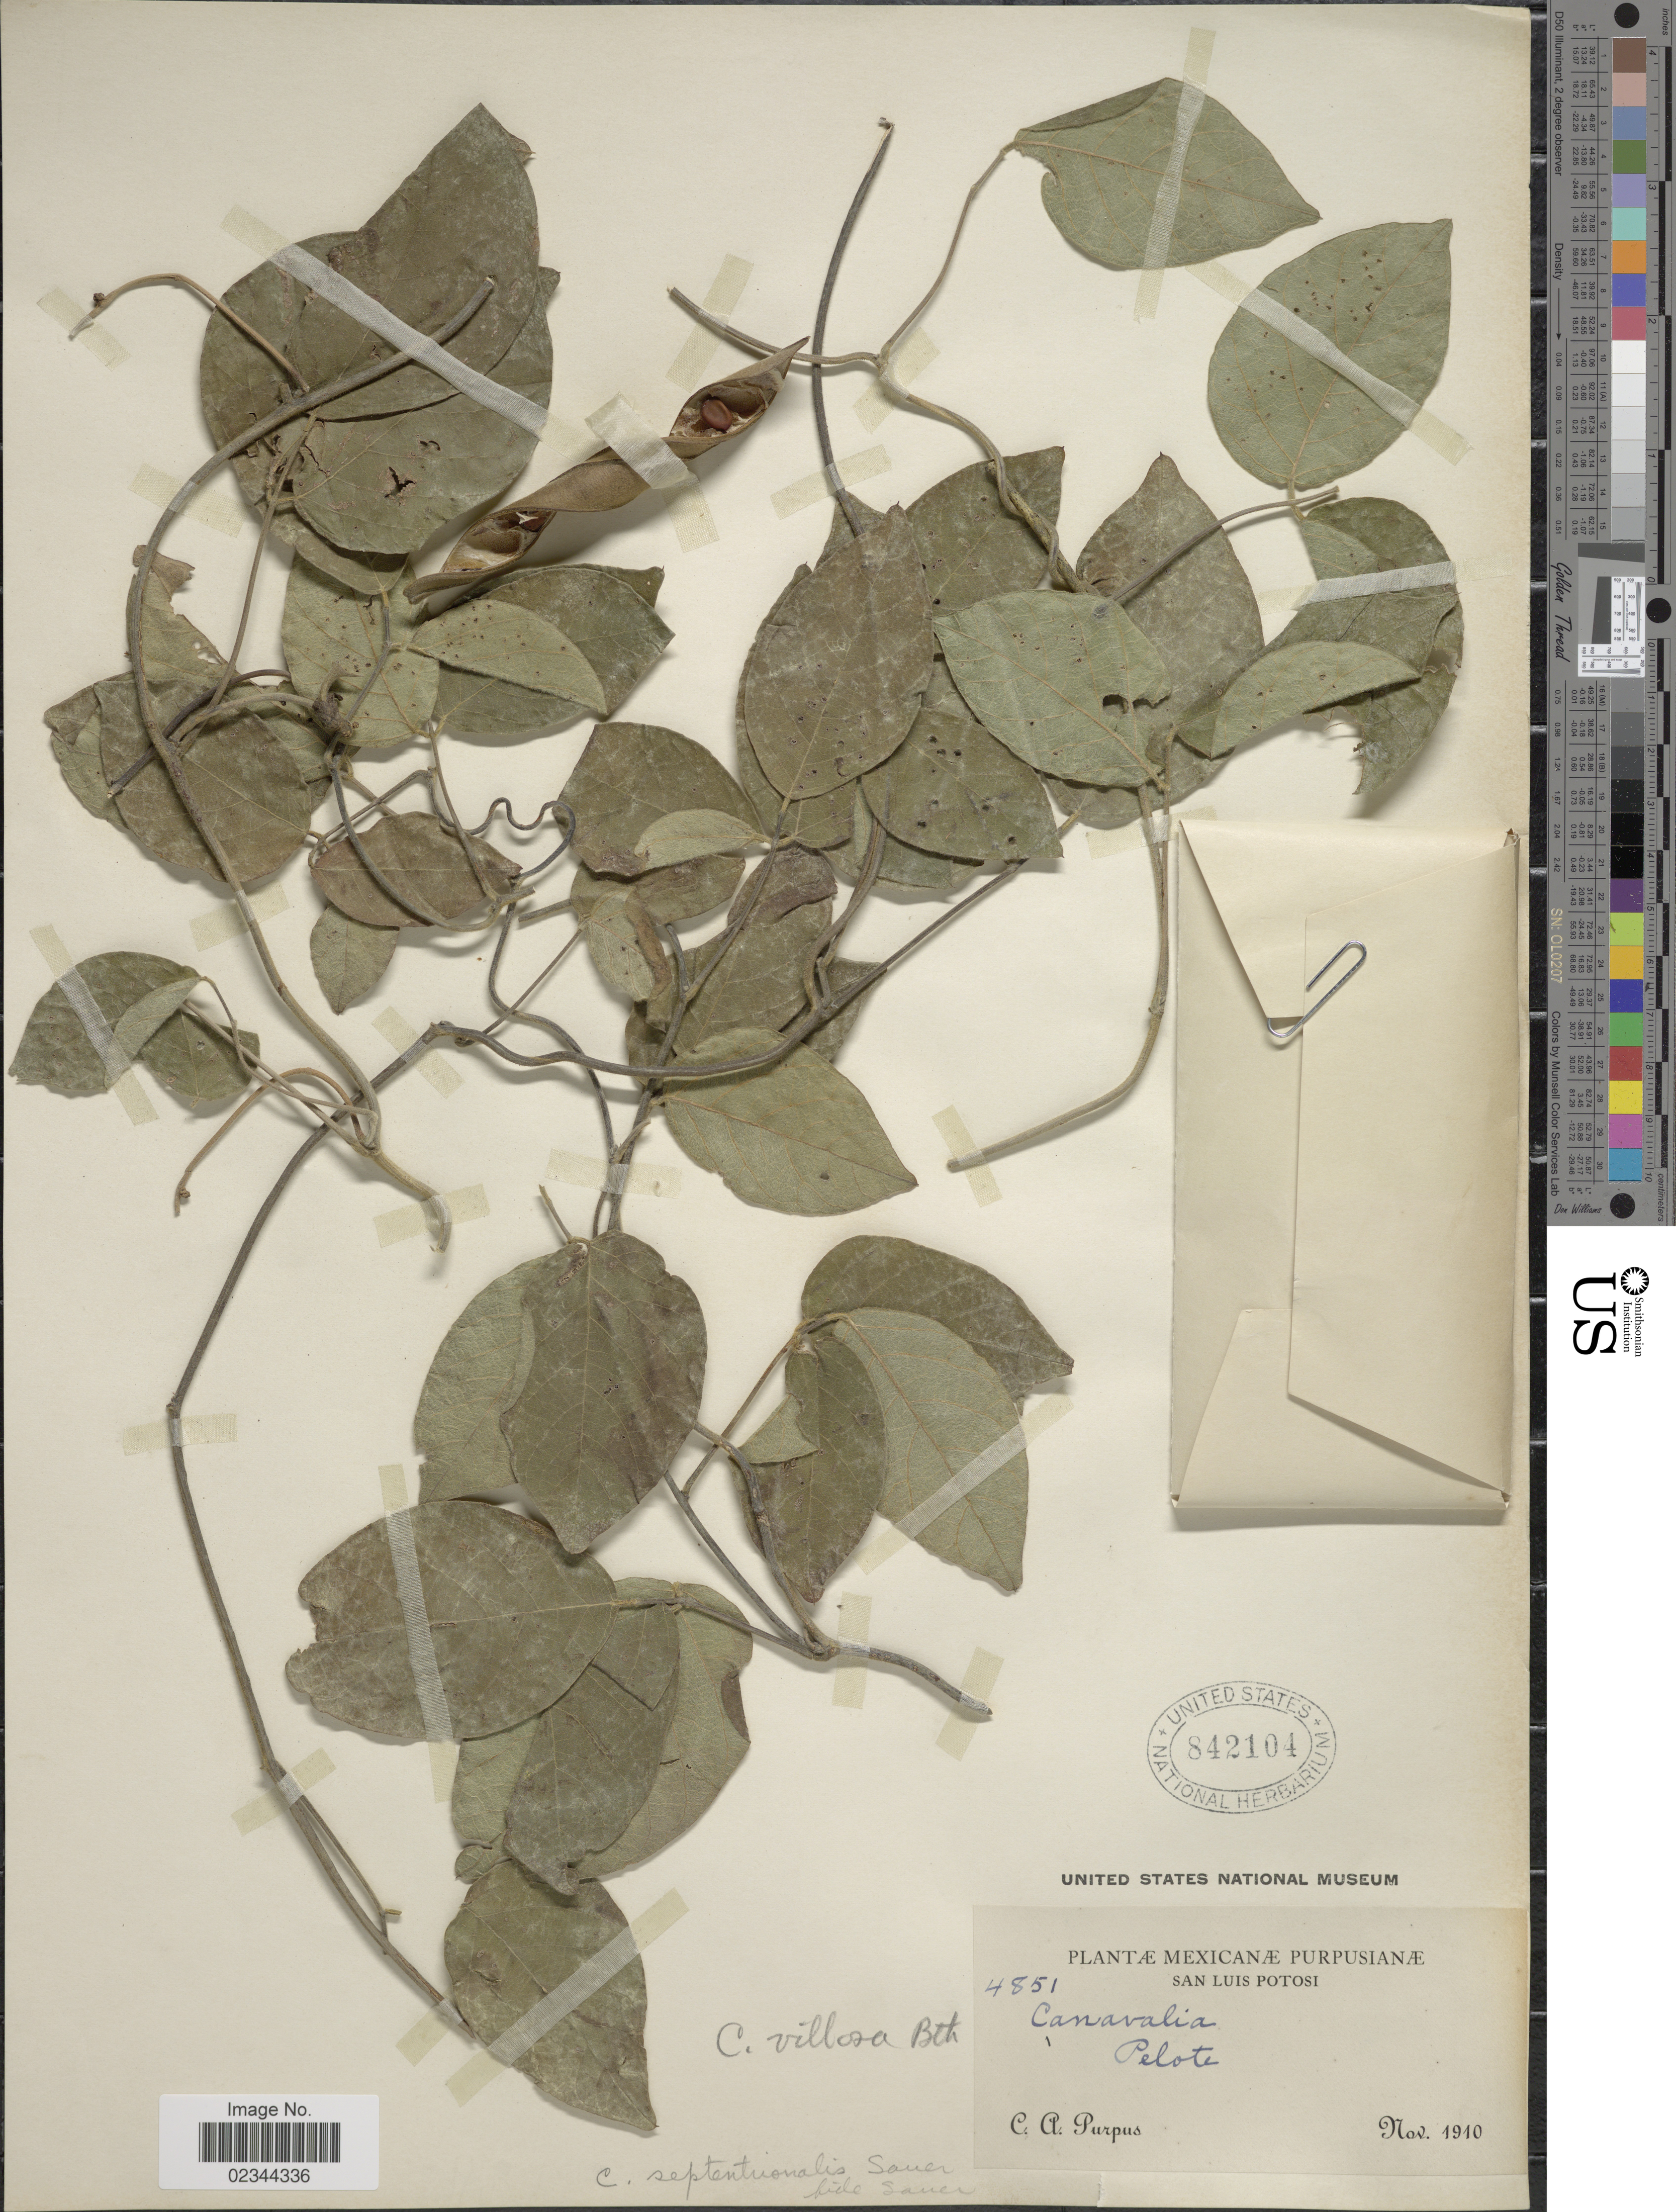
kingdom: Plantae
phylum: Tracheophyta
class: Magnoliopsida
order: Fabales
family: Fabaceae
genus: Canavalia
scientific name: Canavalia septentrionalis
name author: Sauer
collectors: C. A. Purpus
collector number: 4851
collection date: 1910-11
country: Mexico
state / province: San Luis Potosí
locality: Mexicanae Purpusianae, Pelote.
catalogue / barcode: US 842104